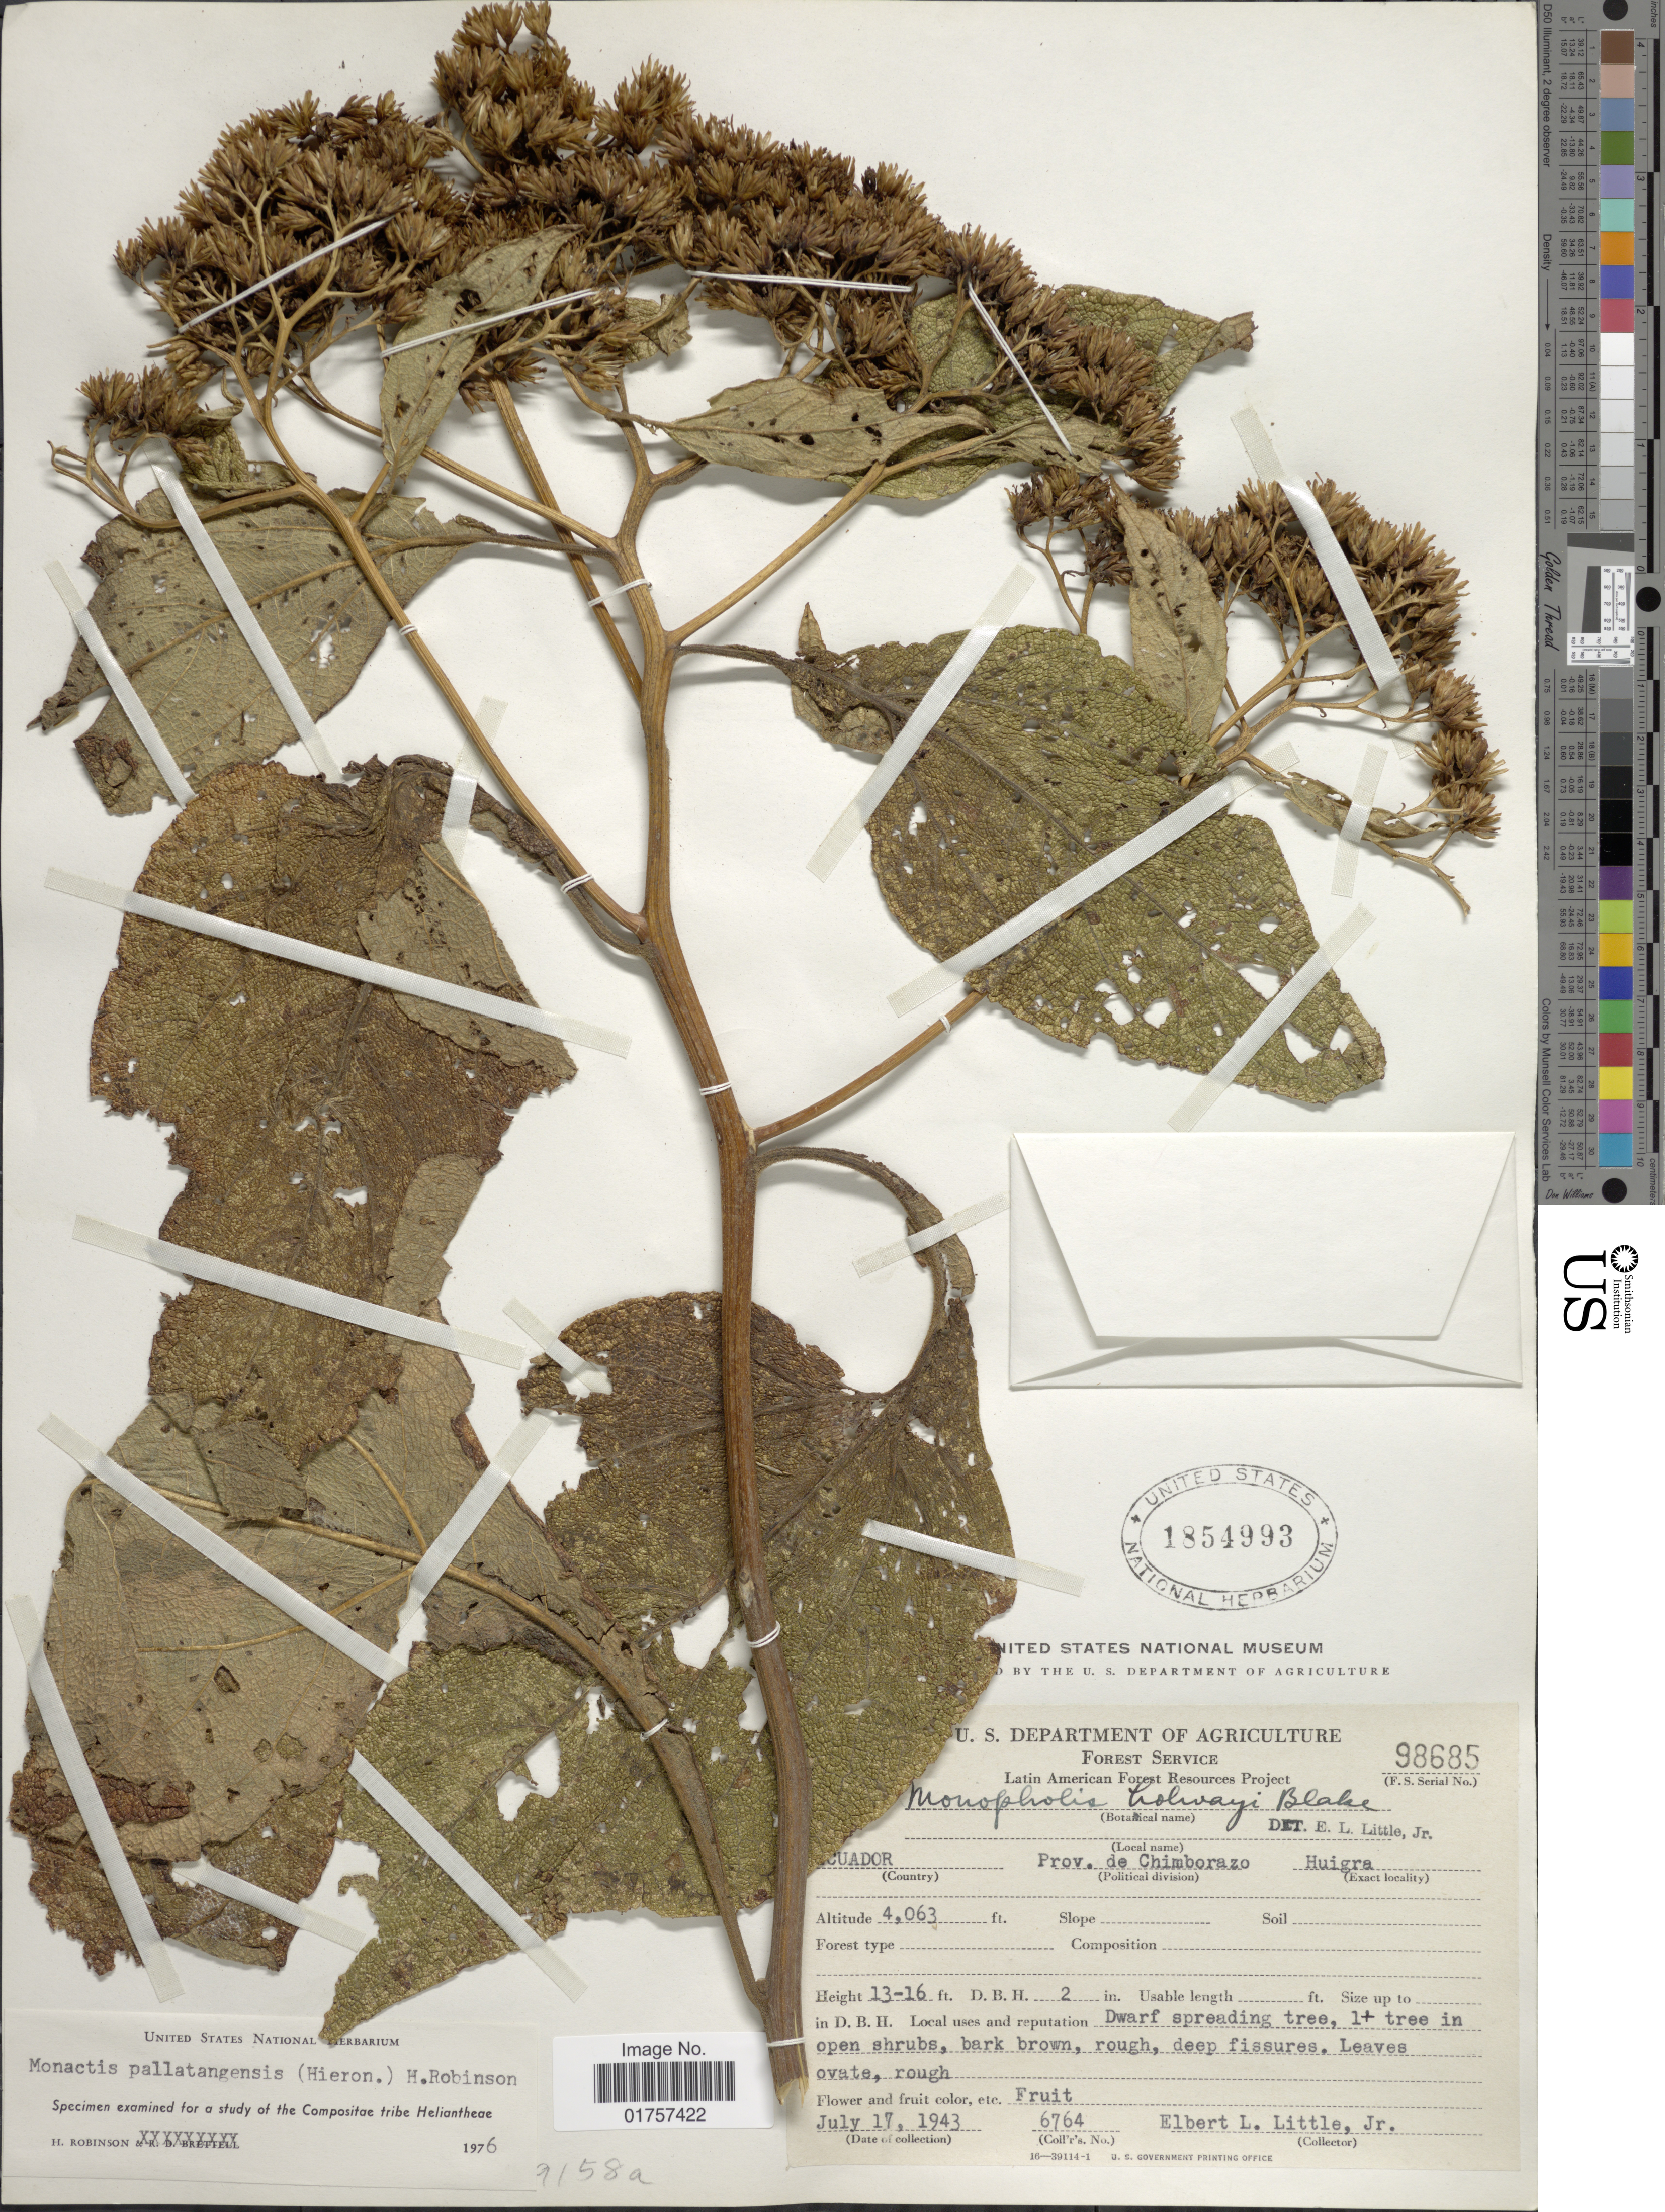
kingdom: Plantae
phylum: Tracheophyta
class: Magnoliopsida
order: Asterales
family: Asteraceae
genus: Monactis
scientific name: Monactis pallatangensis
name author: (Hieron.) H. Rob.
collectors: E. L. Little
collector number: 6764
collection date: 1943-07-17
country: Ecuador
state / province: Chimborazo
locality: Huigra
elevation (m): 1238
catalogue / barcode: US 1854993